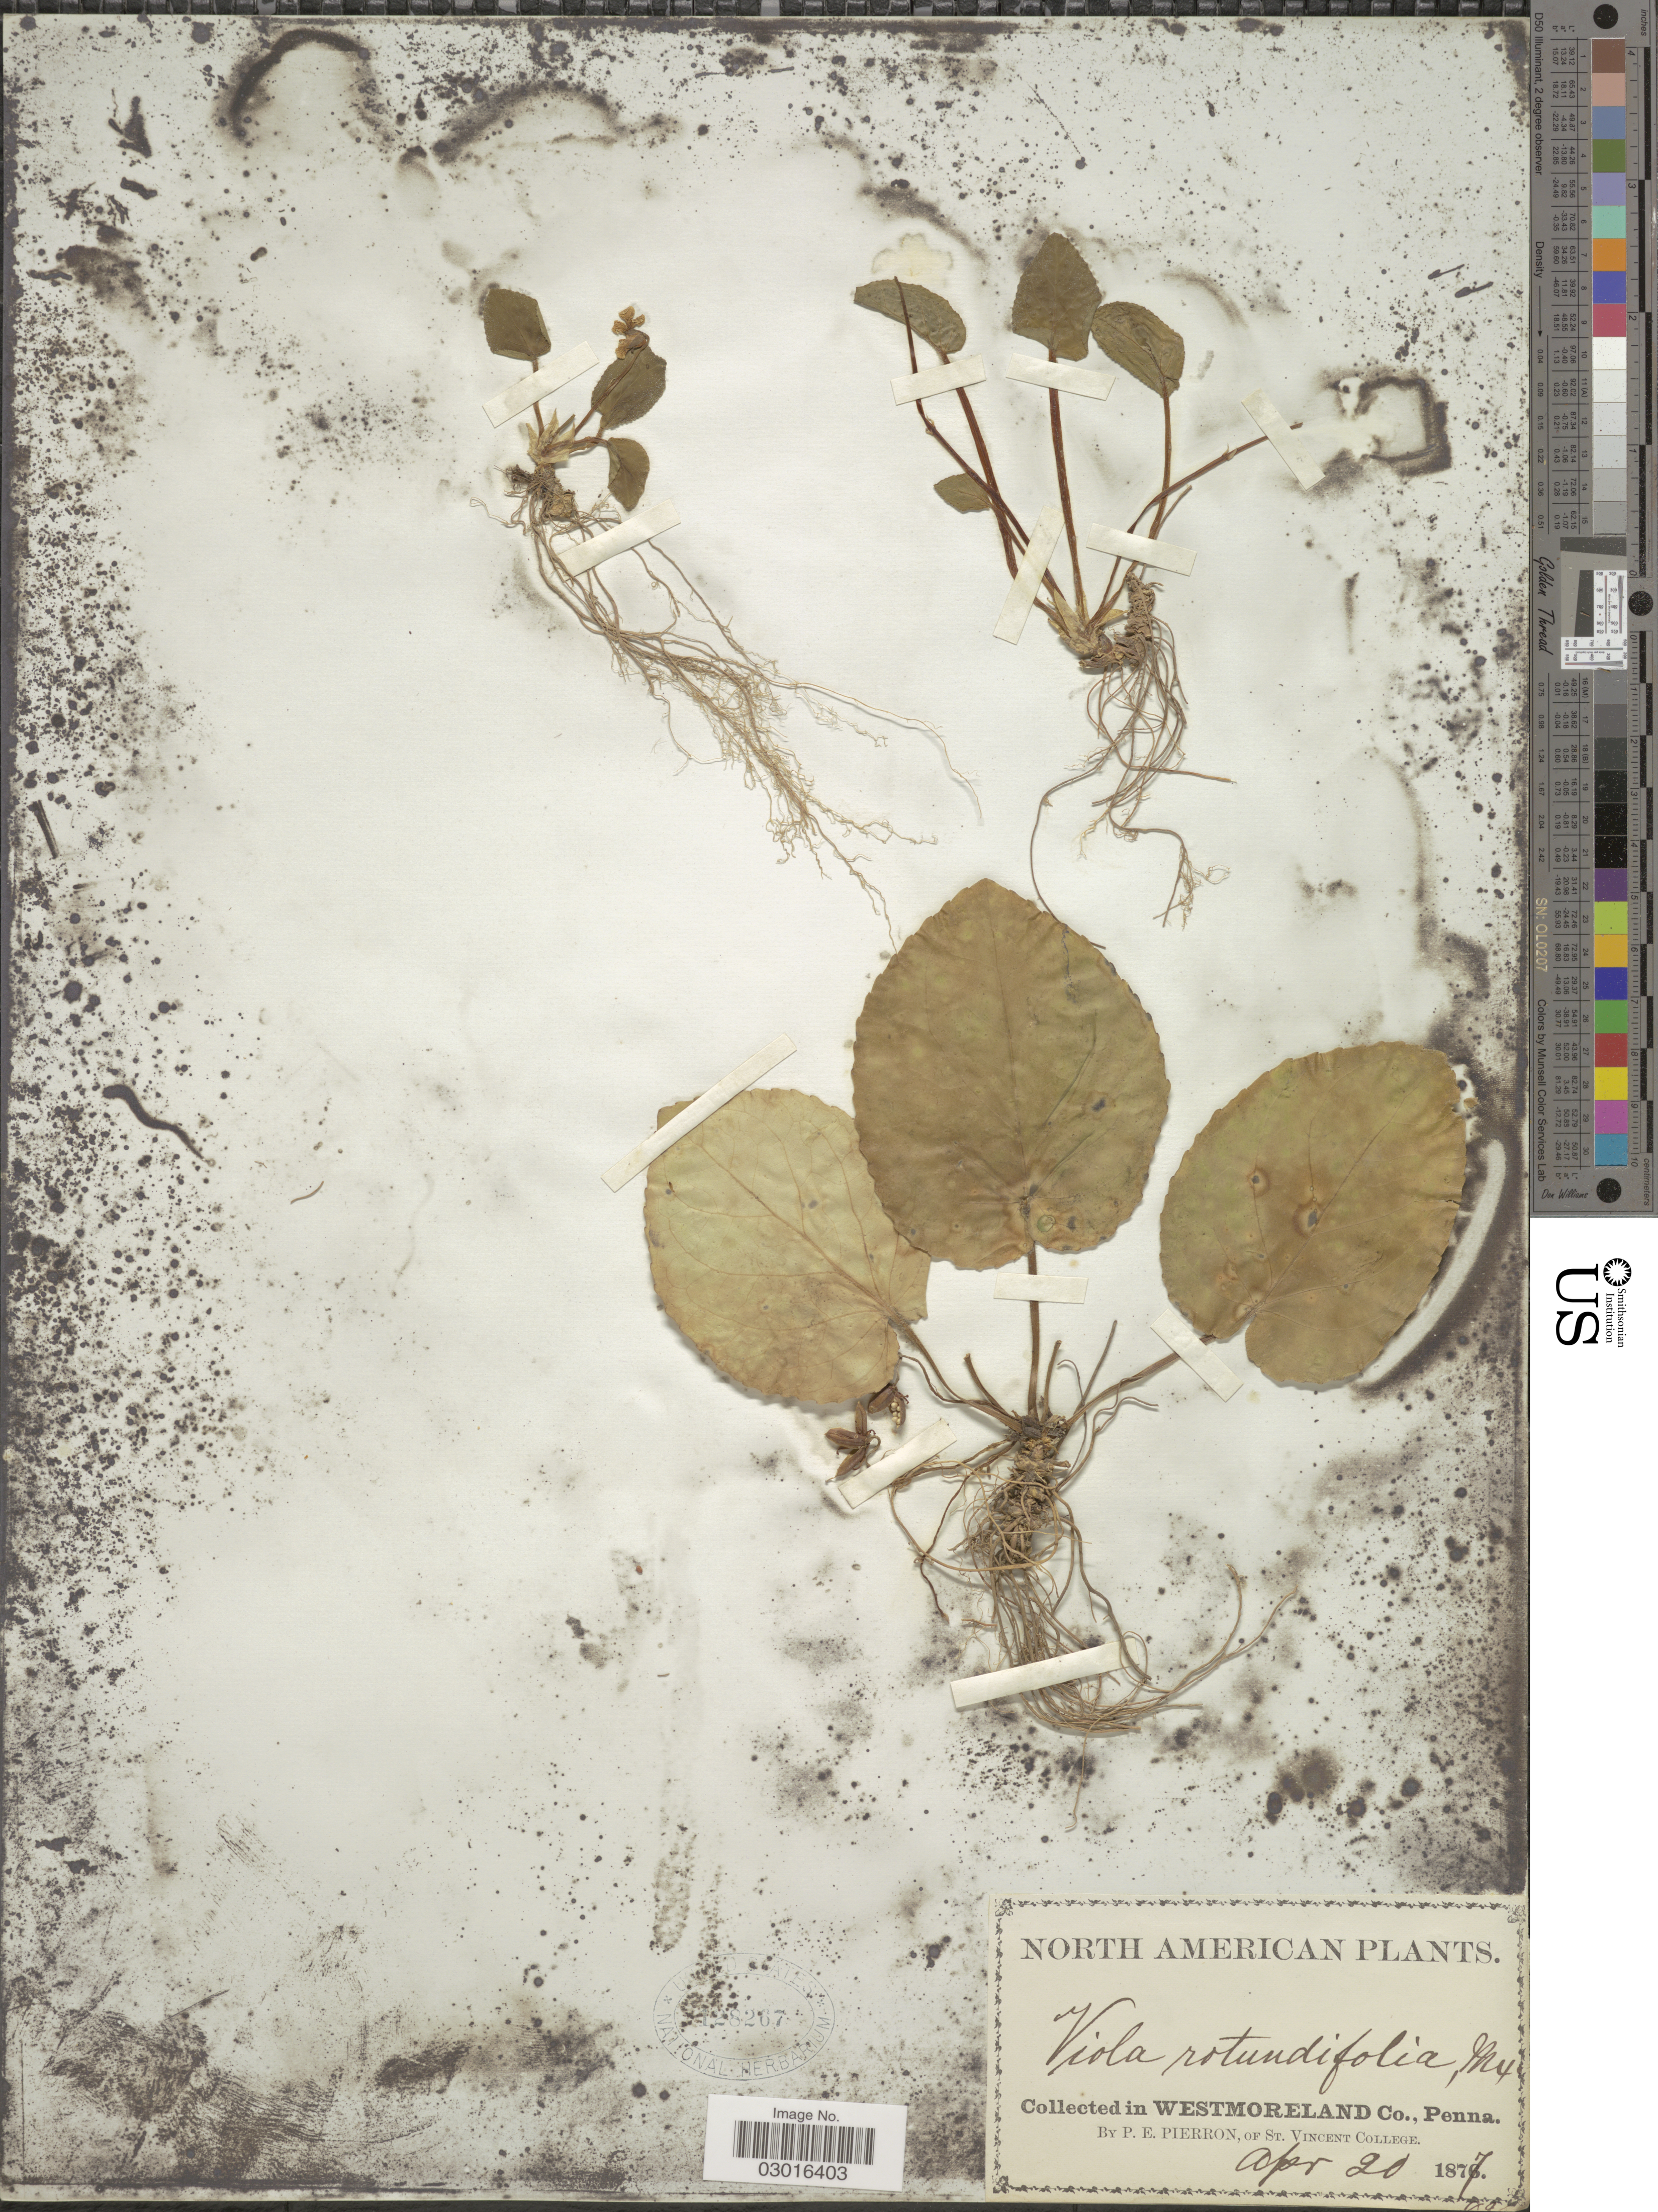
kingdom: Plantae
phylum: Tracheophyta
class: Magnoliopsida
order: Malpighiales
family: Violaceae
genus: Viola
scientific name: Viola rotundifolia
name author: Michx.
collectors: P. Pierron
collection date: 1877-04-20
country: United States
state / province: Pennsylvania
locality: In Westmoreland Co., Penna.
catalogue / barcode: US 128267